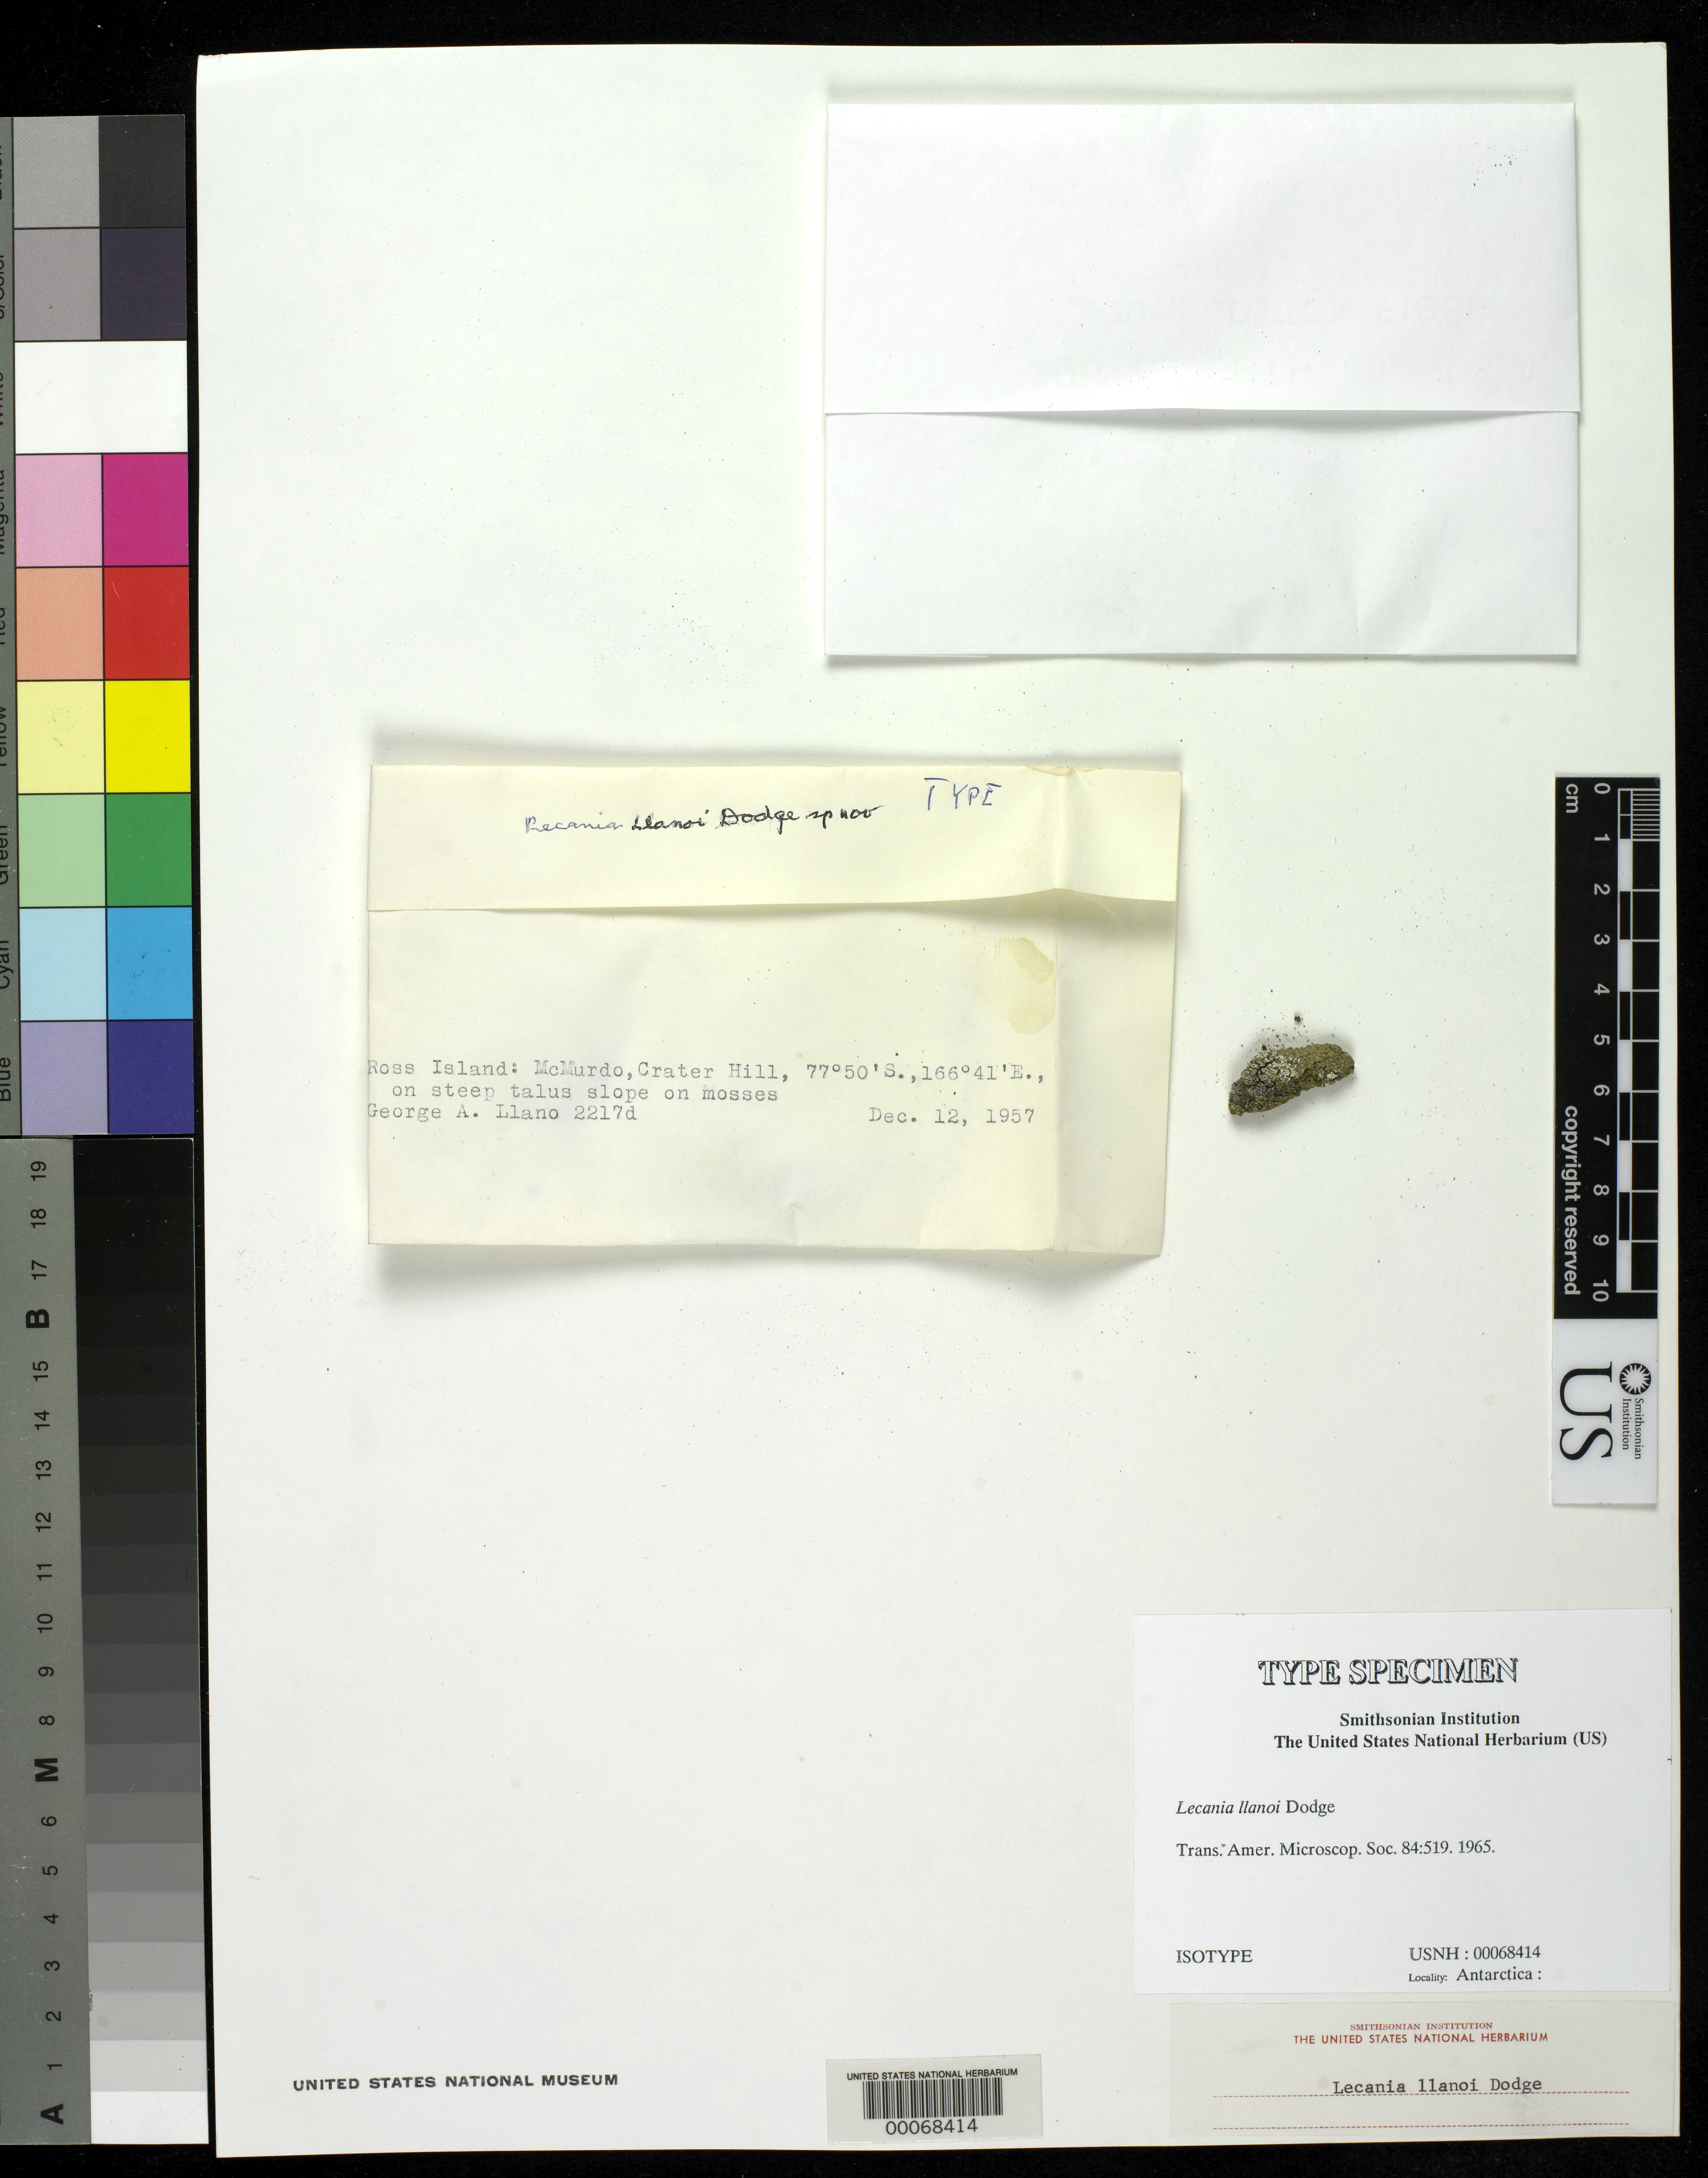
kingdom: Fungi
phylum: Ascomycota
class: Lecanoromycetes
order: Lecanorales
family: Ramalinaceae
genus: Lecania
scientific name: Lecania llanoi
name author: C.W. Dodge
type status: Isotype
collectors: G. Llano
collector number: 2217 d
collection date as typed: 12 Dec 1957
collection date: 1957-12-12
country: Antarctica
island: James Ross Island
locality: McMurdo, Crater Hill.